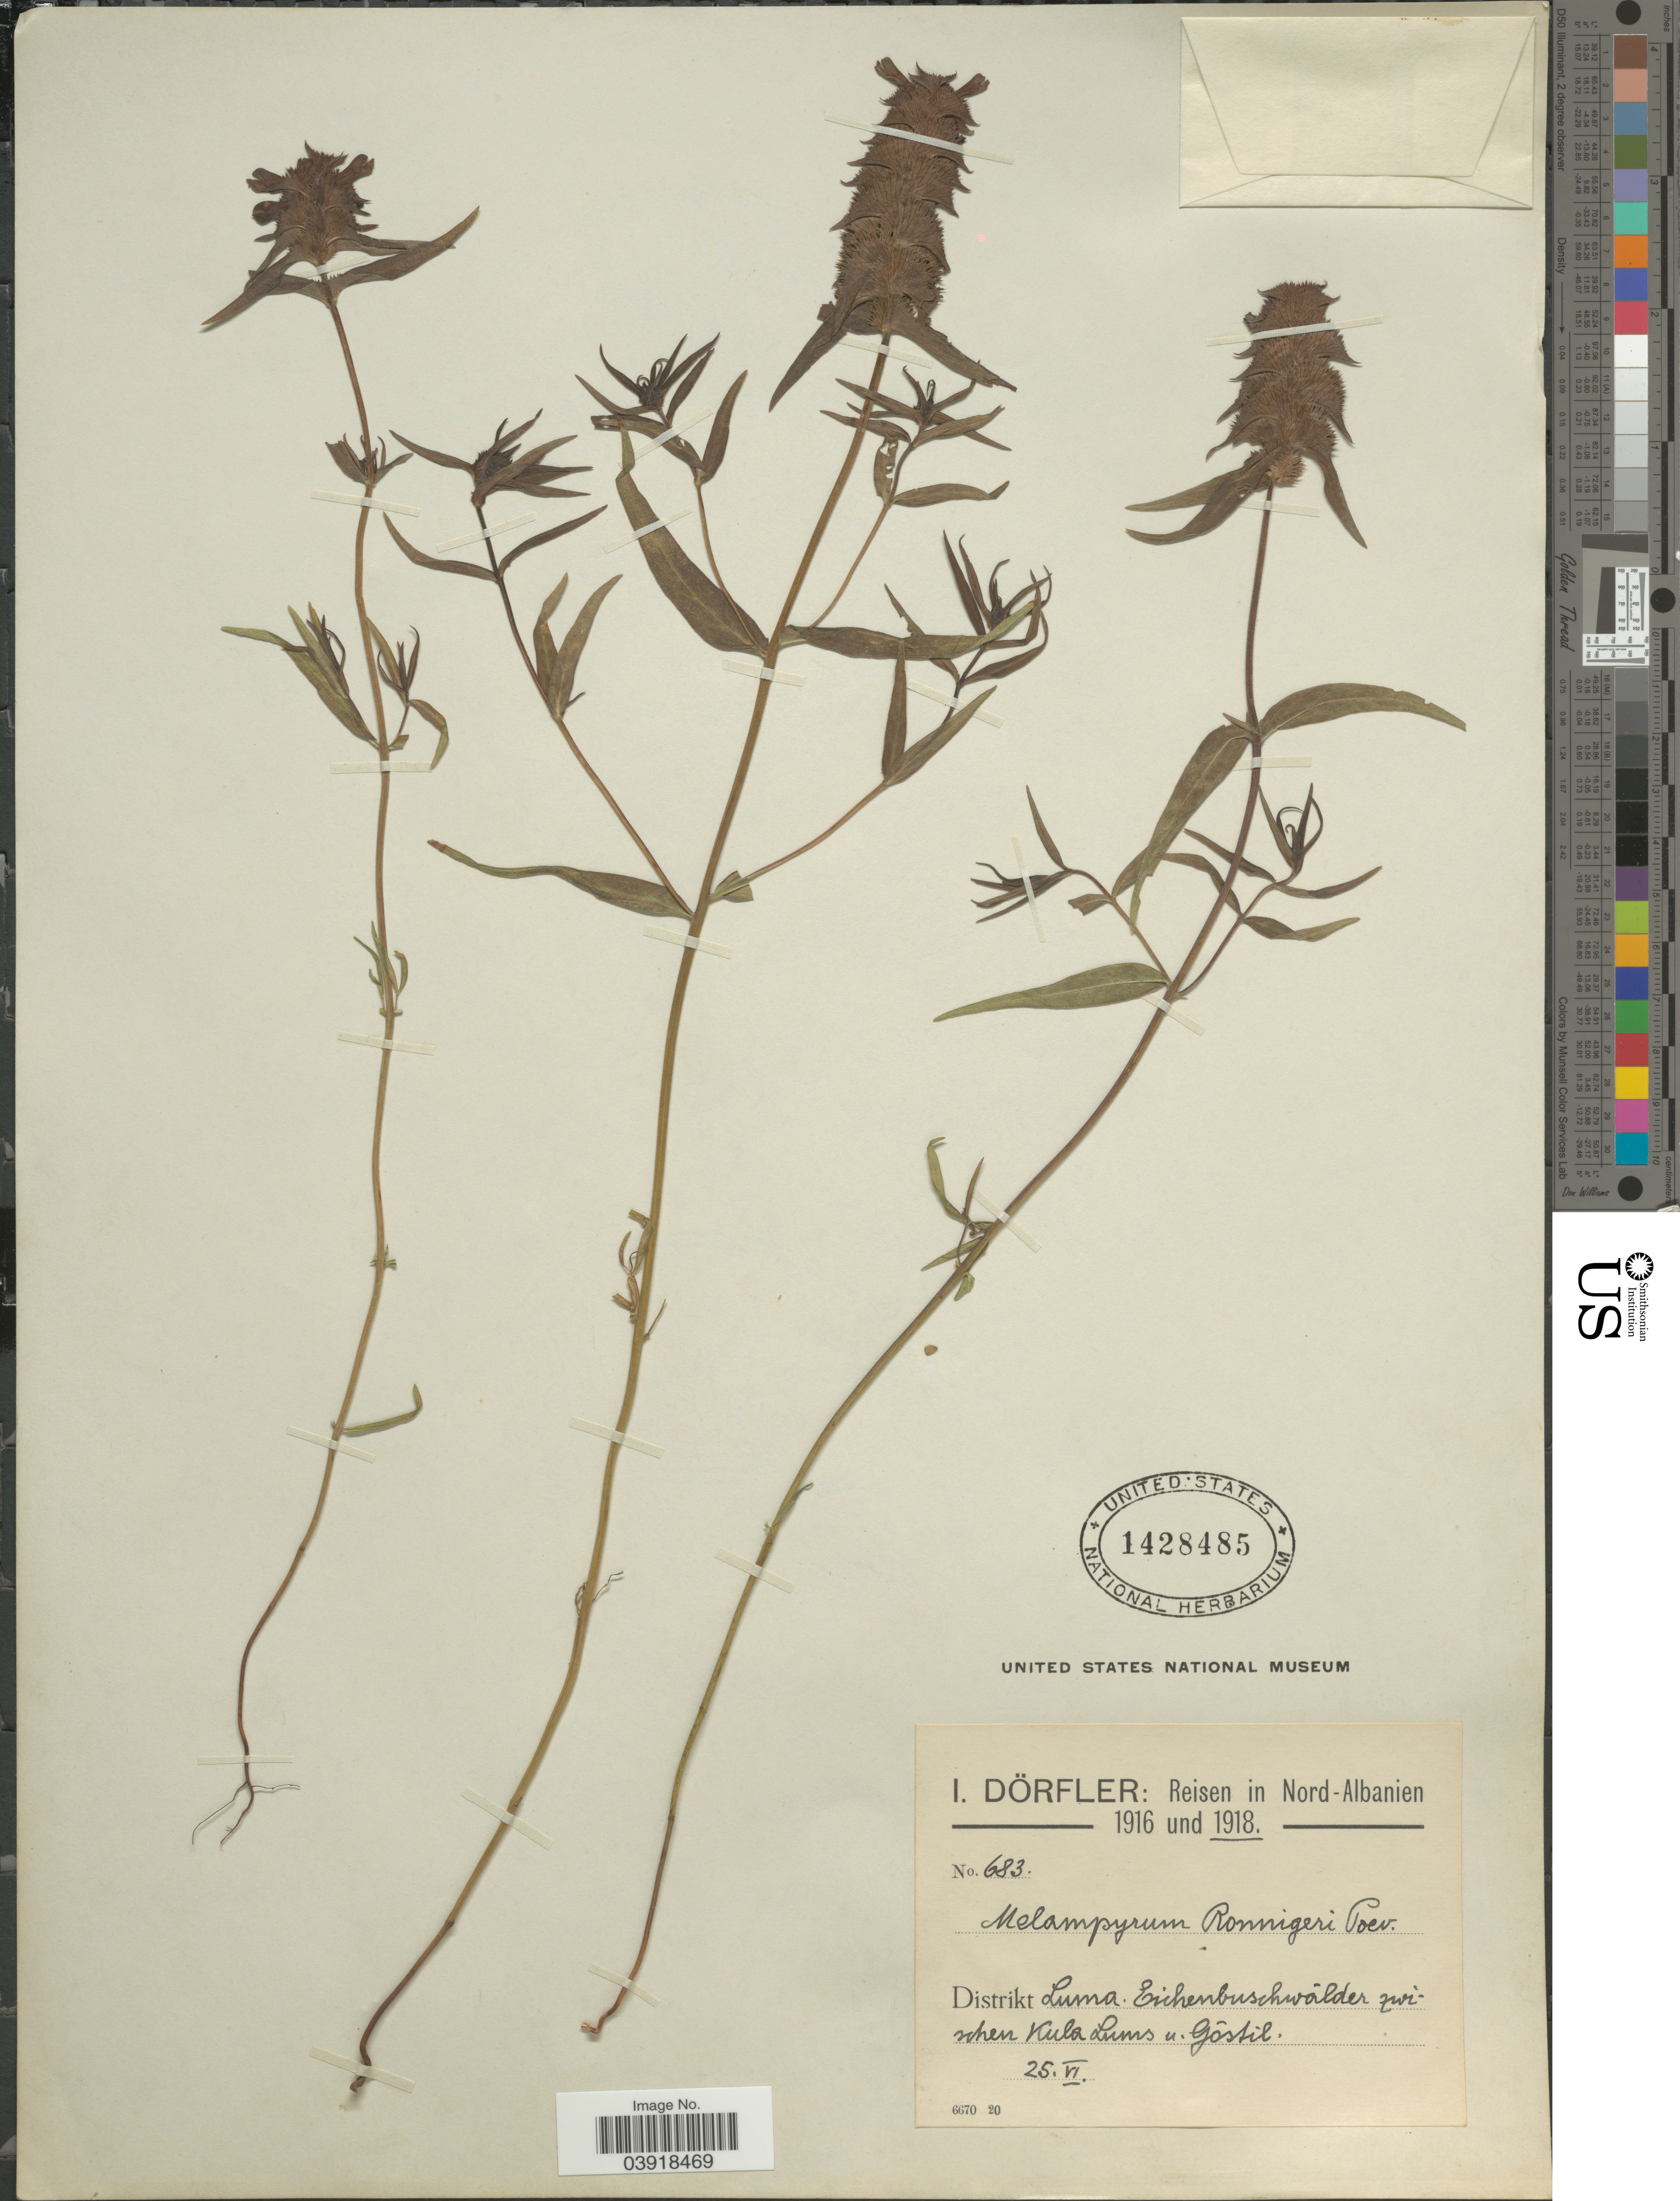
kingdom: Plantae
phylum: Tracheophyta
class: Magnoliopsida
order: Lamiales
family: Orobanchaceae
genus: Melampyrum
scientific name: Melampyrum ronnigeri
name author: Poeverl.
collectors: I. Dörfler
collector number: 683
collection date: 1918-06-25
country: Albania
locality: Nord-Albanien. Distrikt Luma. Eichenbuschwálder zwischen Kula Lums u. Gôstil.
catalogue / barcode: US 1428485